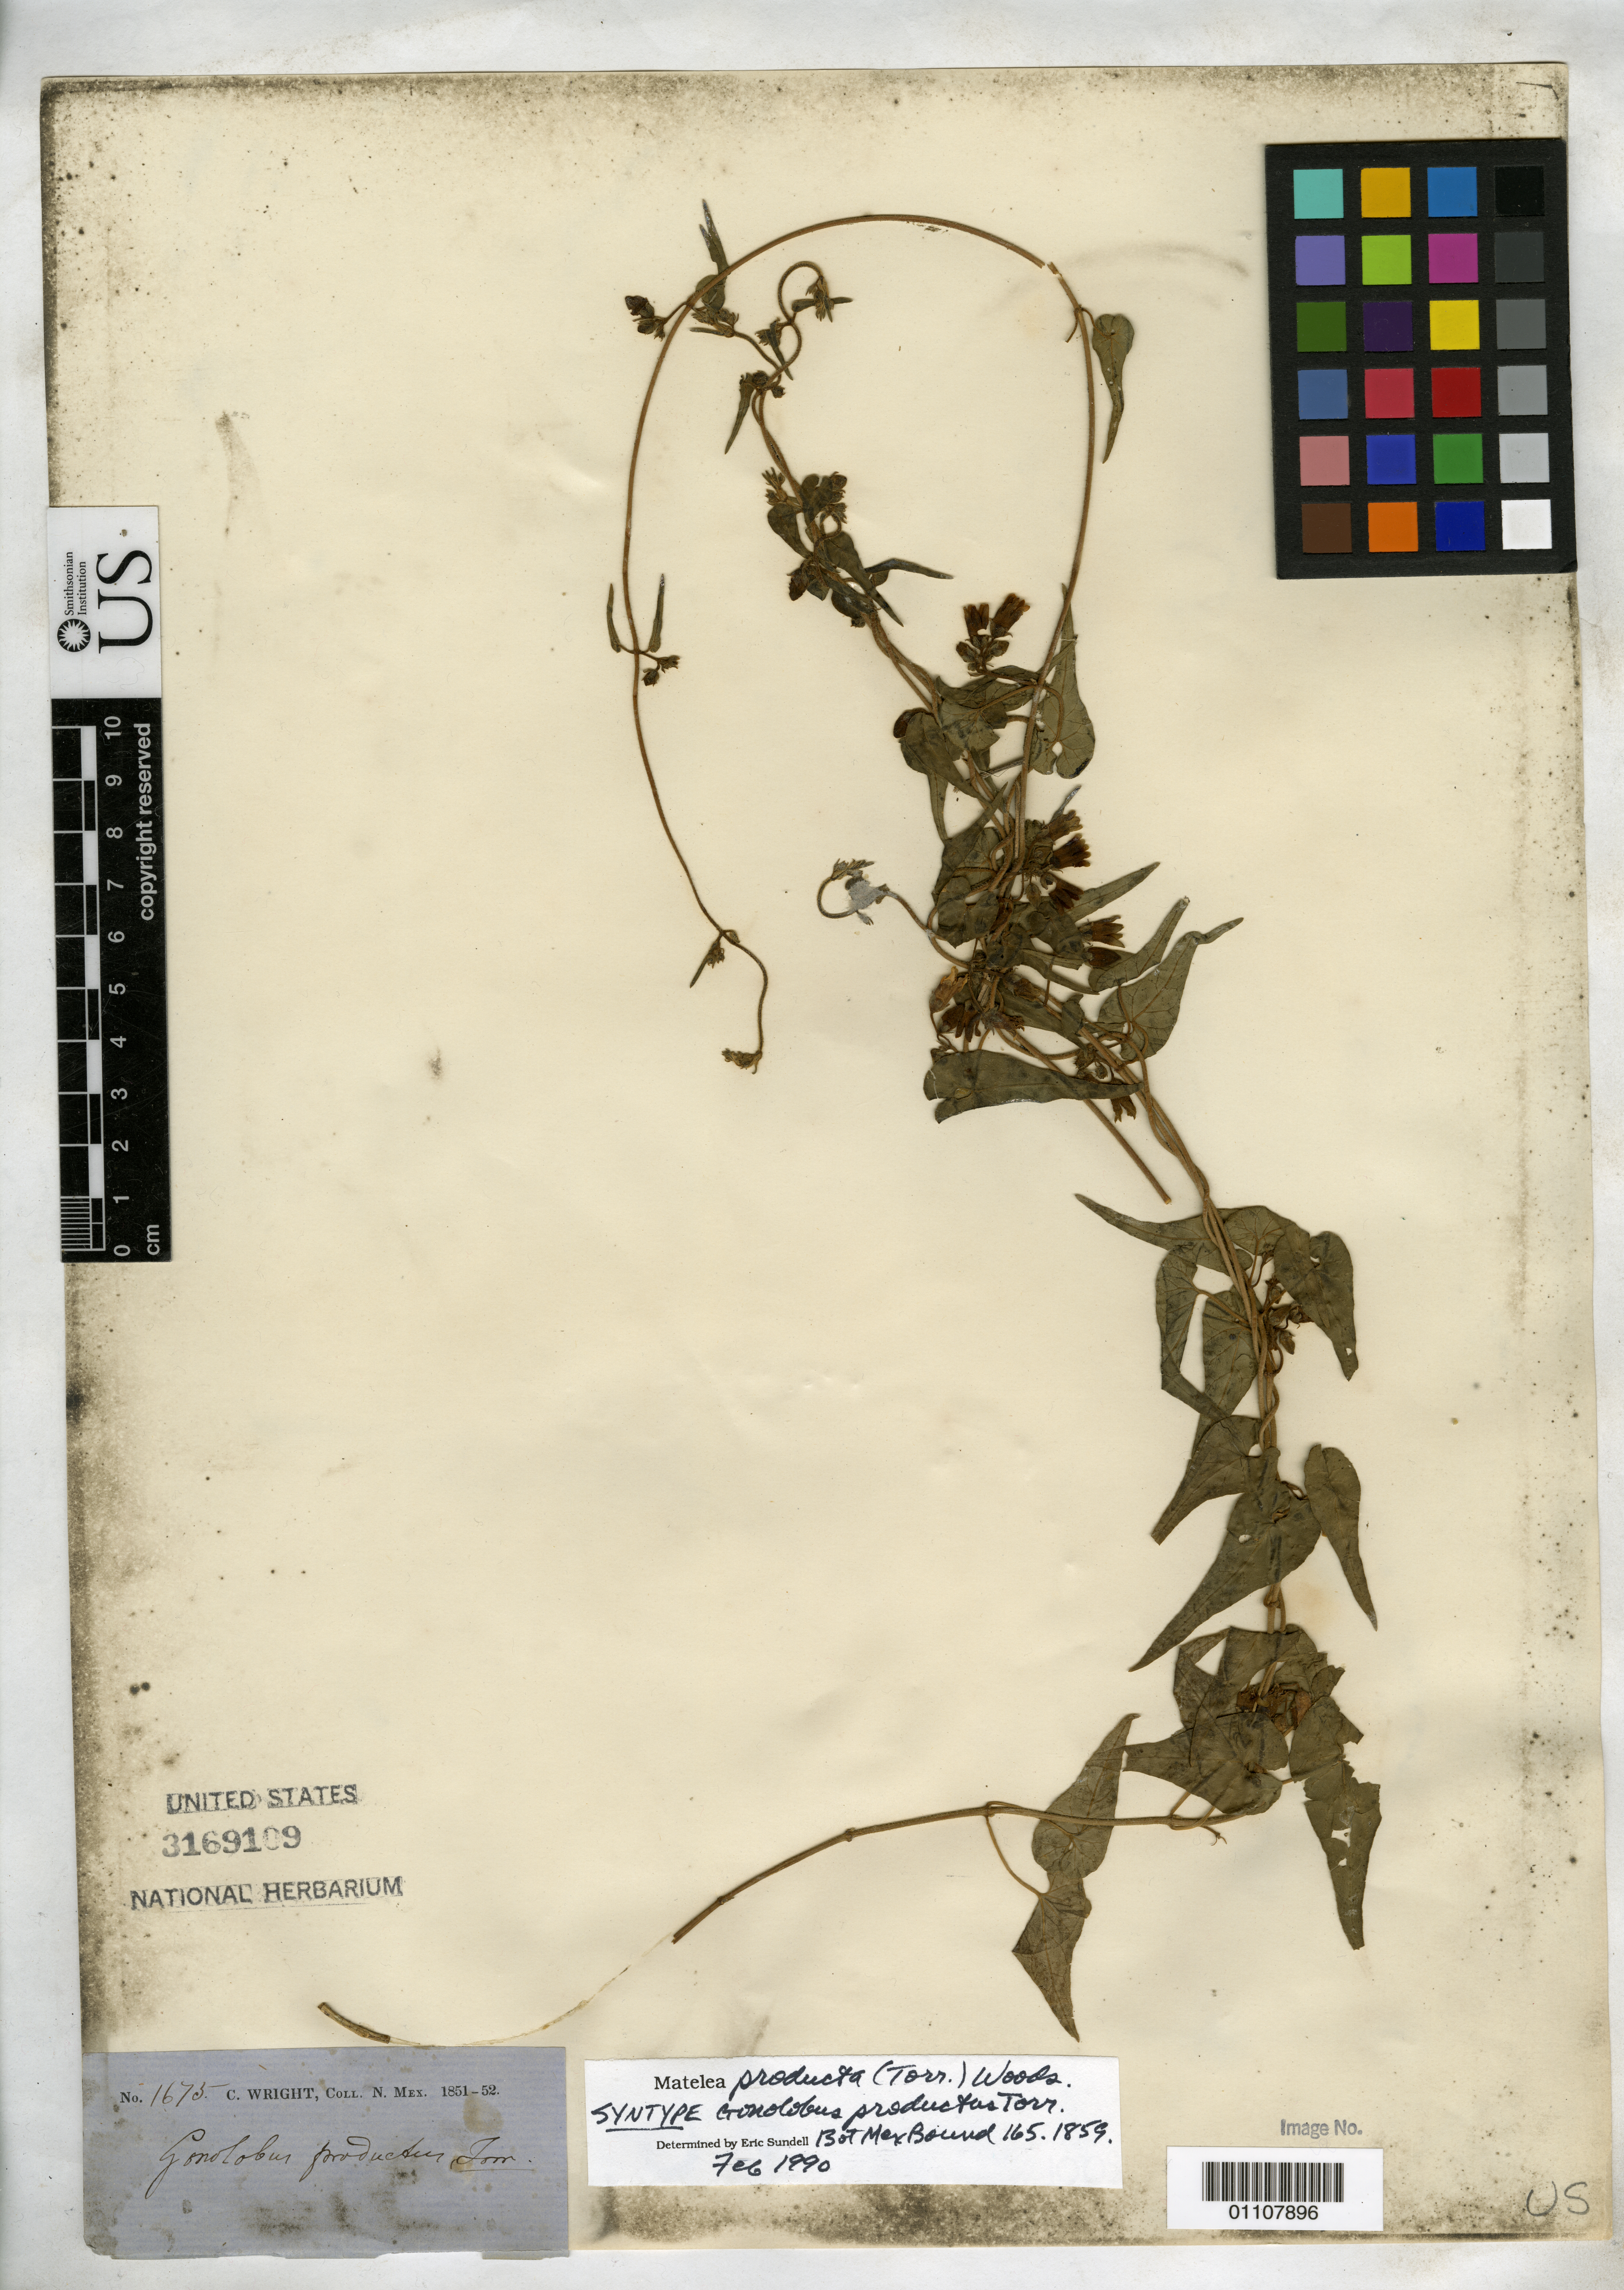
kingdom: Plantae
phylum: Tracheophyta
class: Magnoliopsida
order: Gentianales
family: Apocynaceae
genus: Gonolobus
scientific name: Gonolobus productus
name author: Torr.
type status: Syntype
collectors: C. Wright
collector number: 1675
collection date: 1851/1852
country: United States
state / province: New Mexico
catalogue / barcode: US 3169109